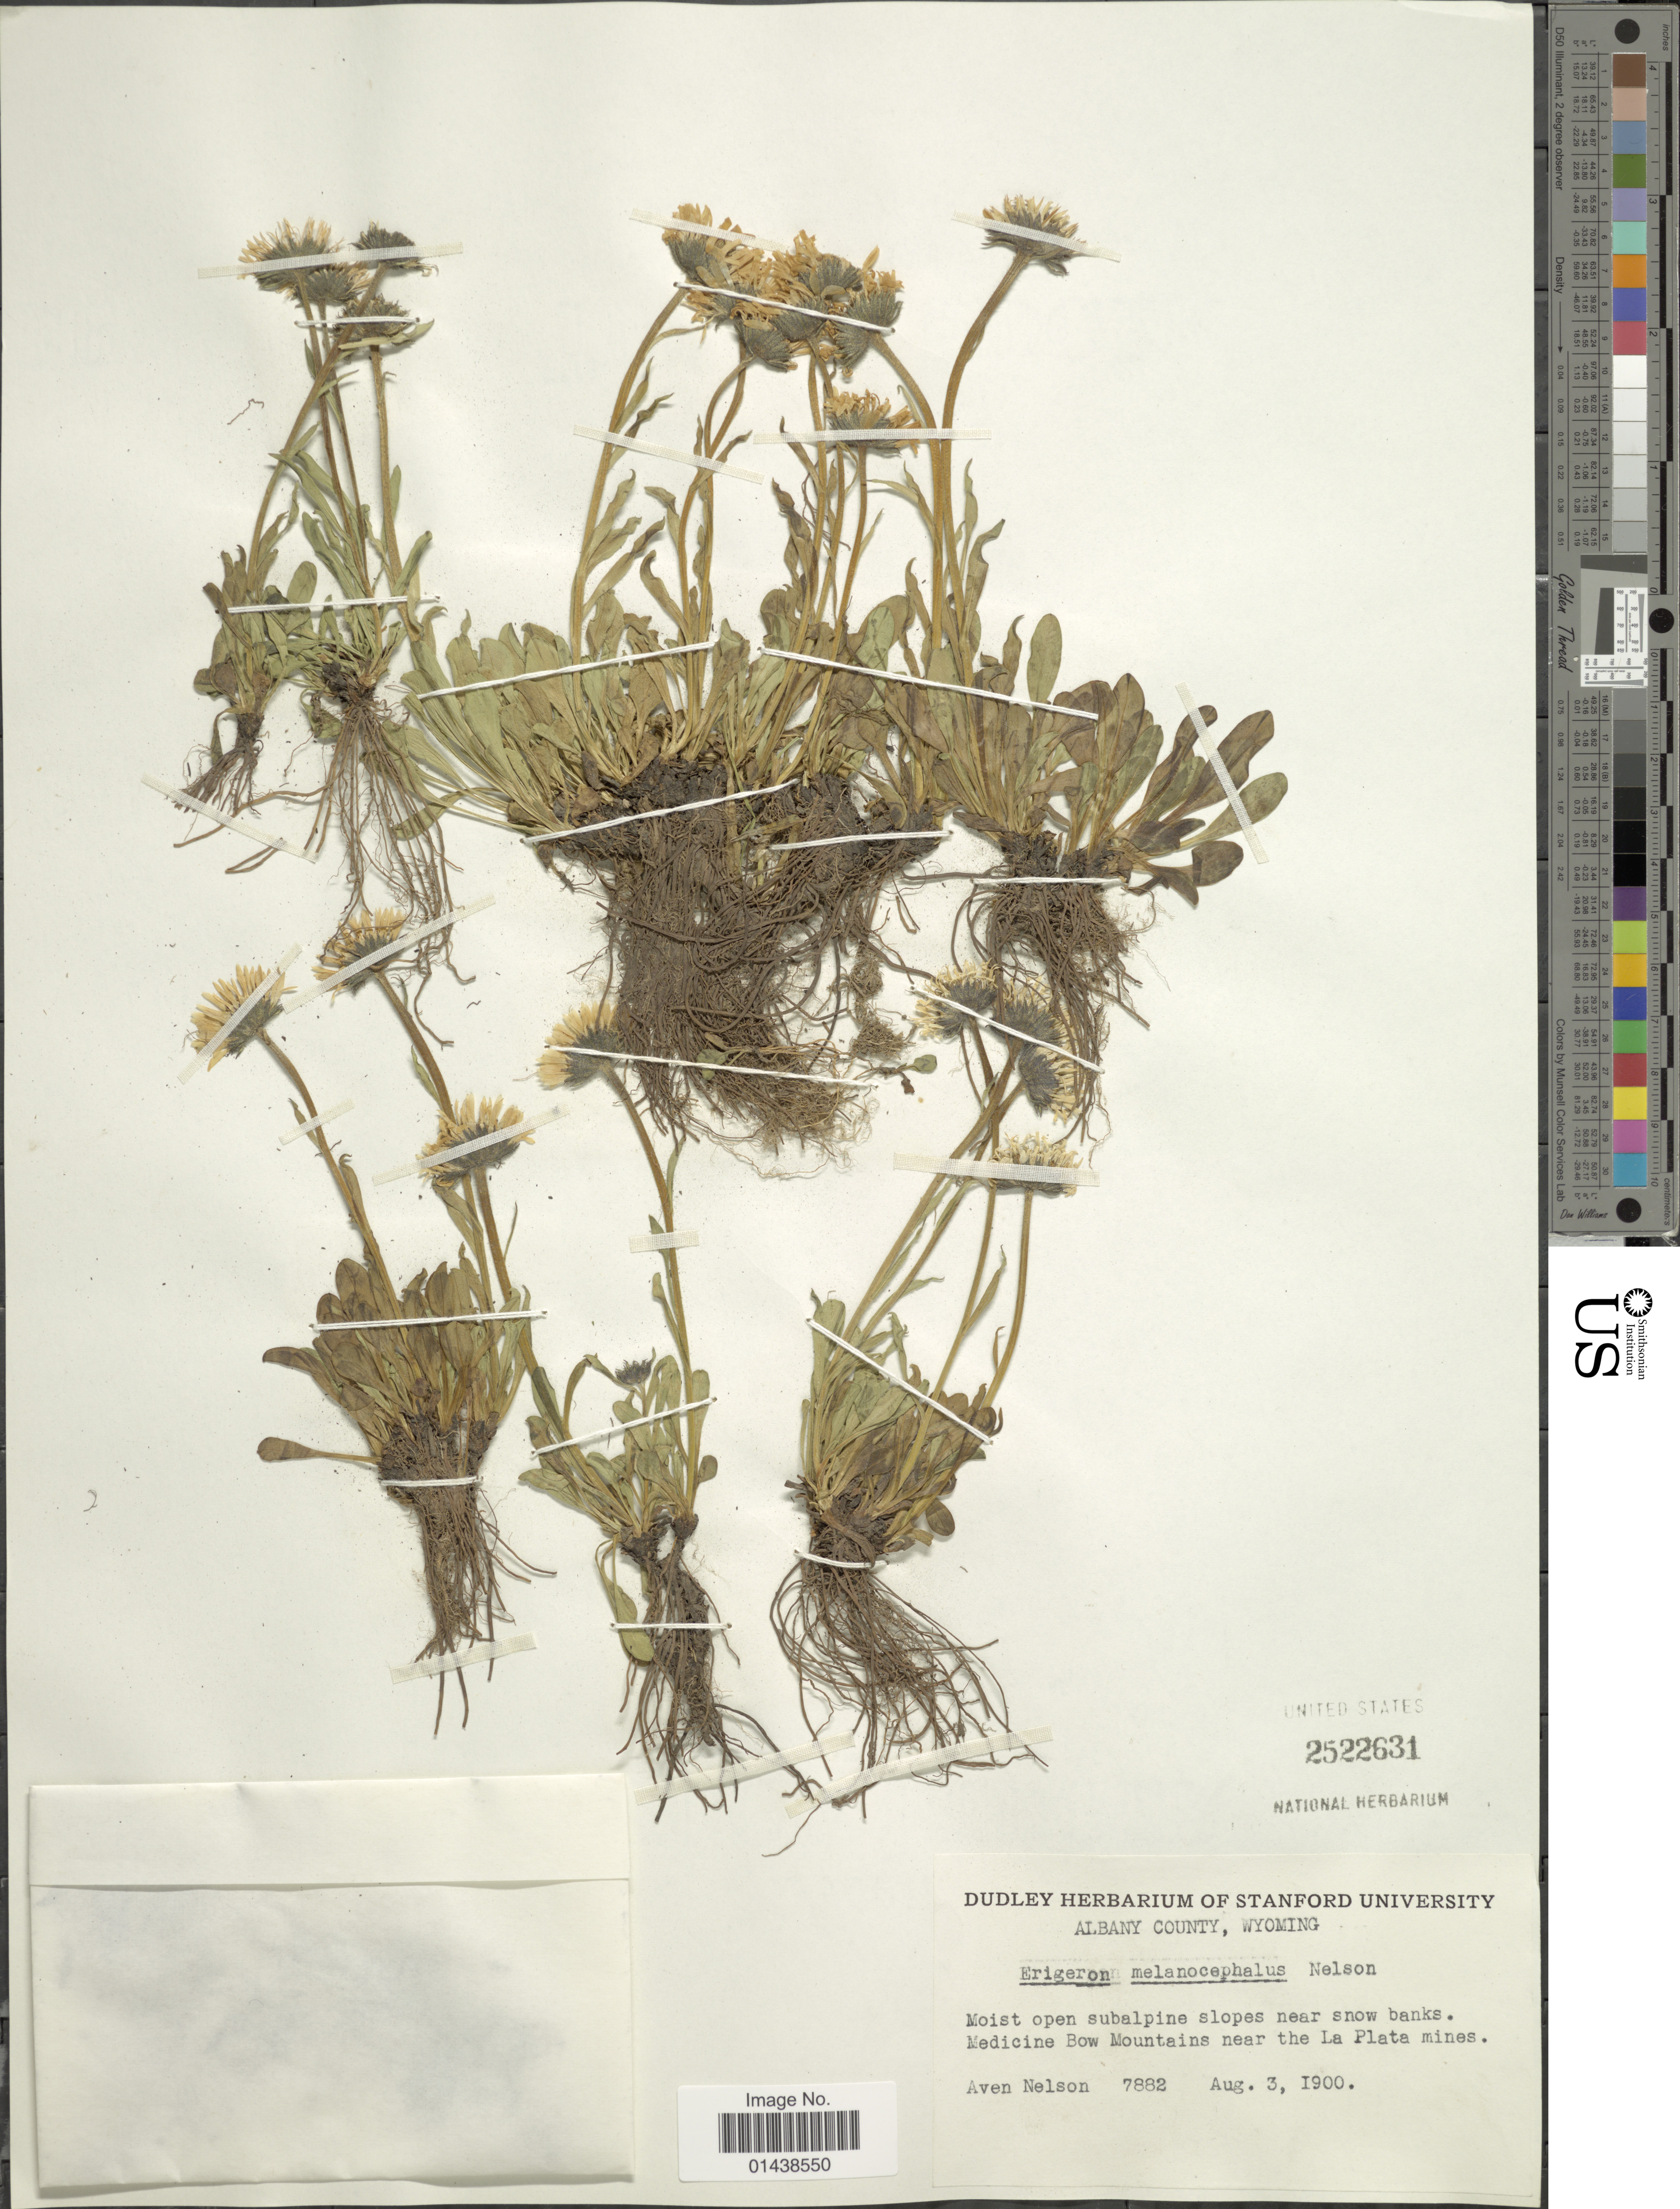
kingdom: Plantae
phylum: Tracheophyta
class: Magnoliopsida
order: Asterales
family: Asteraceae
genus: Erigeron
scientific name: Erigeron melanocephalus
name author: (A. Nelson) A. Nelson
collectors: A. Nelson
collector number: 7882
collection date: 1900-08-03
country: United States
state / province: Wyoming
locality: Albany County. Medicine Bow Mountains near the La Plata mines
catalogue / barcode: US 2522631